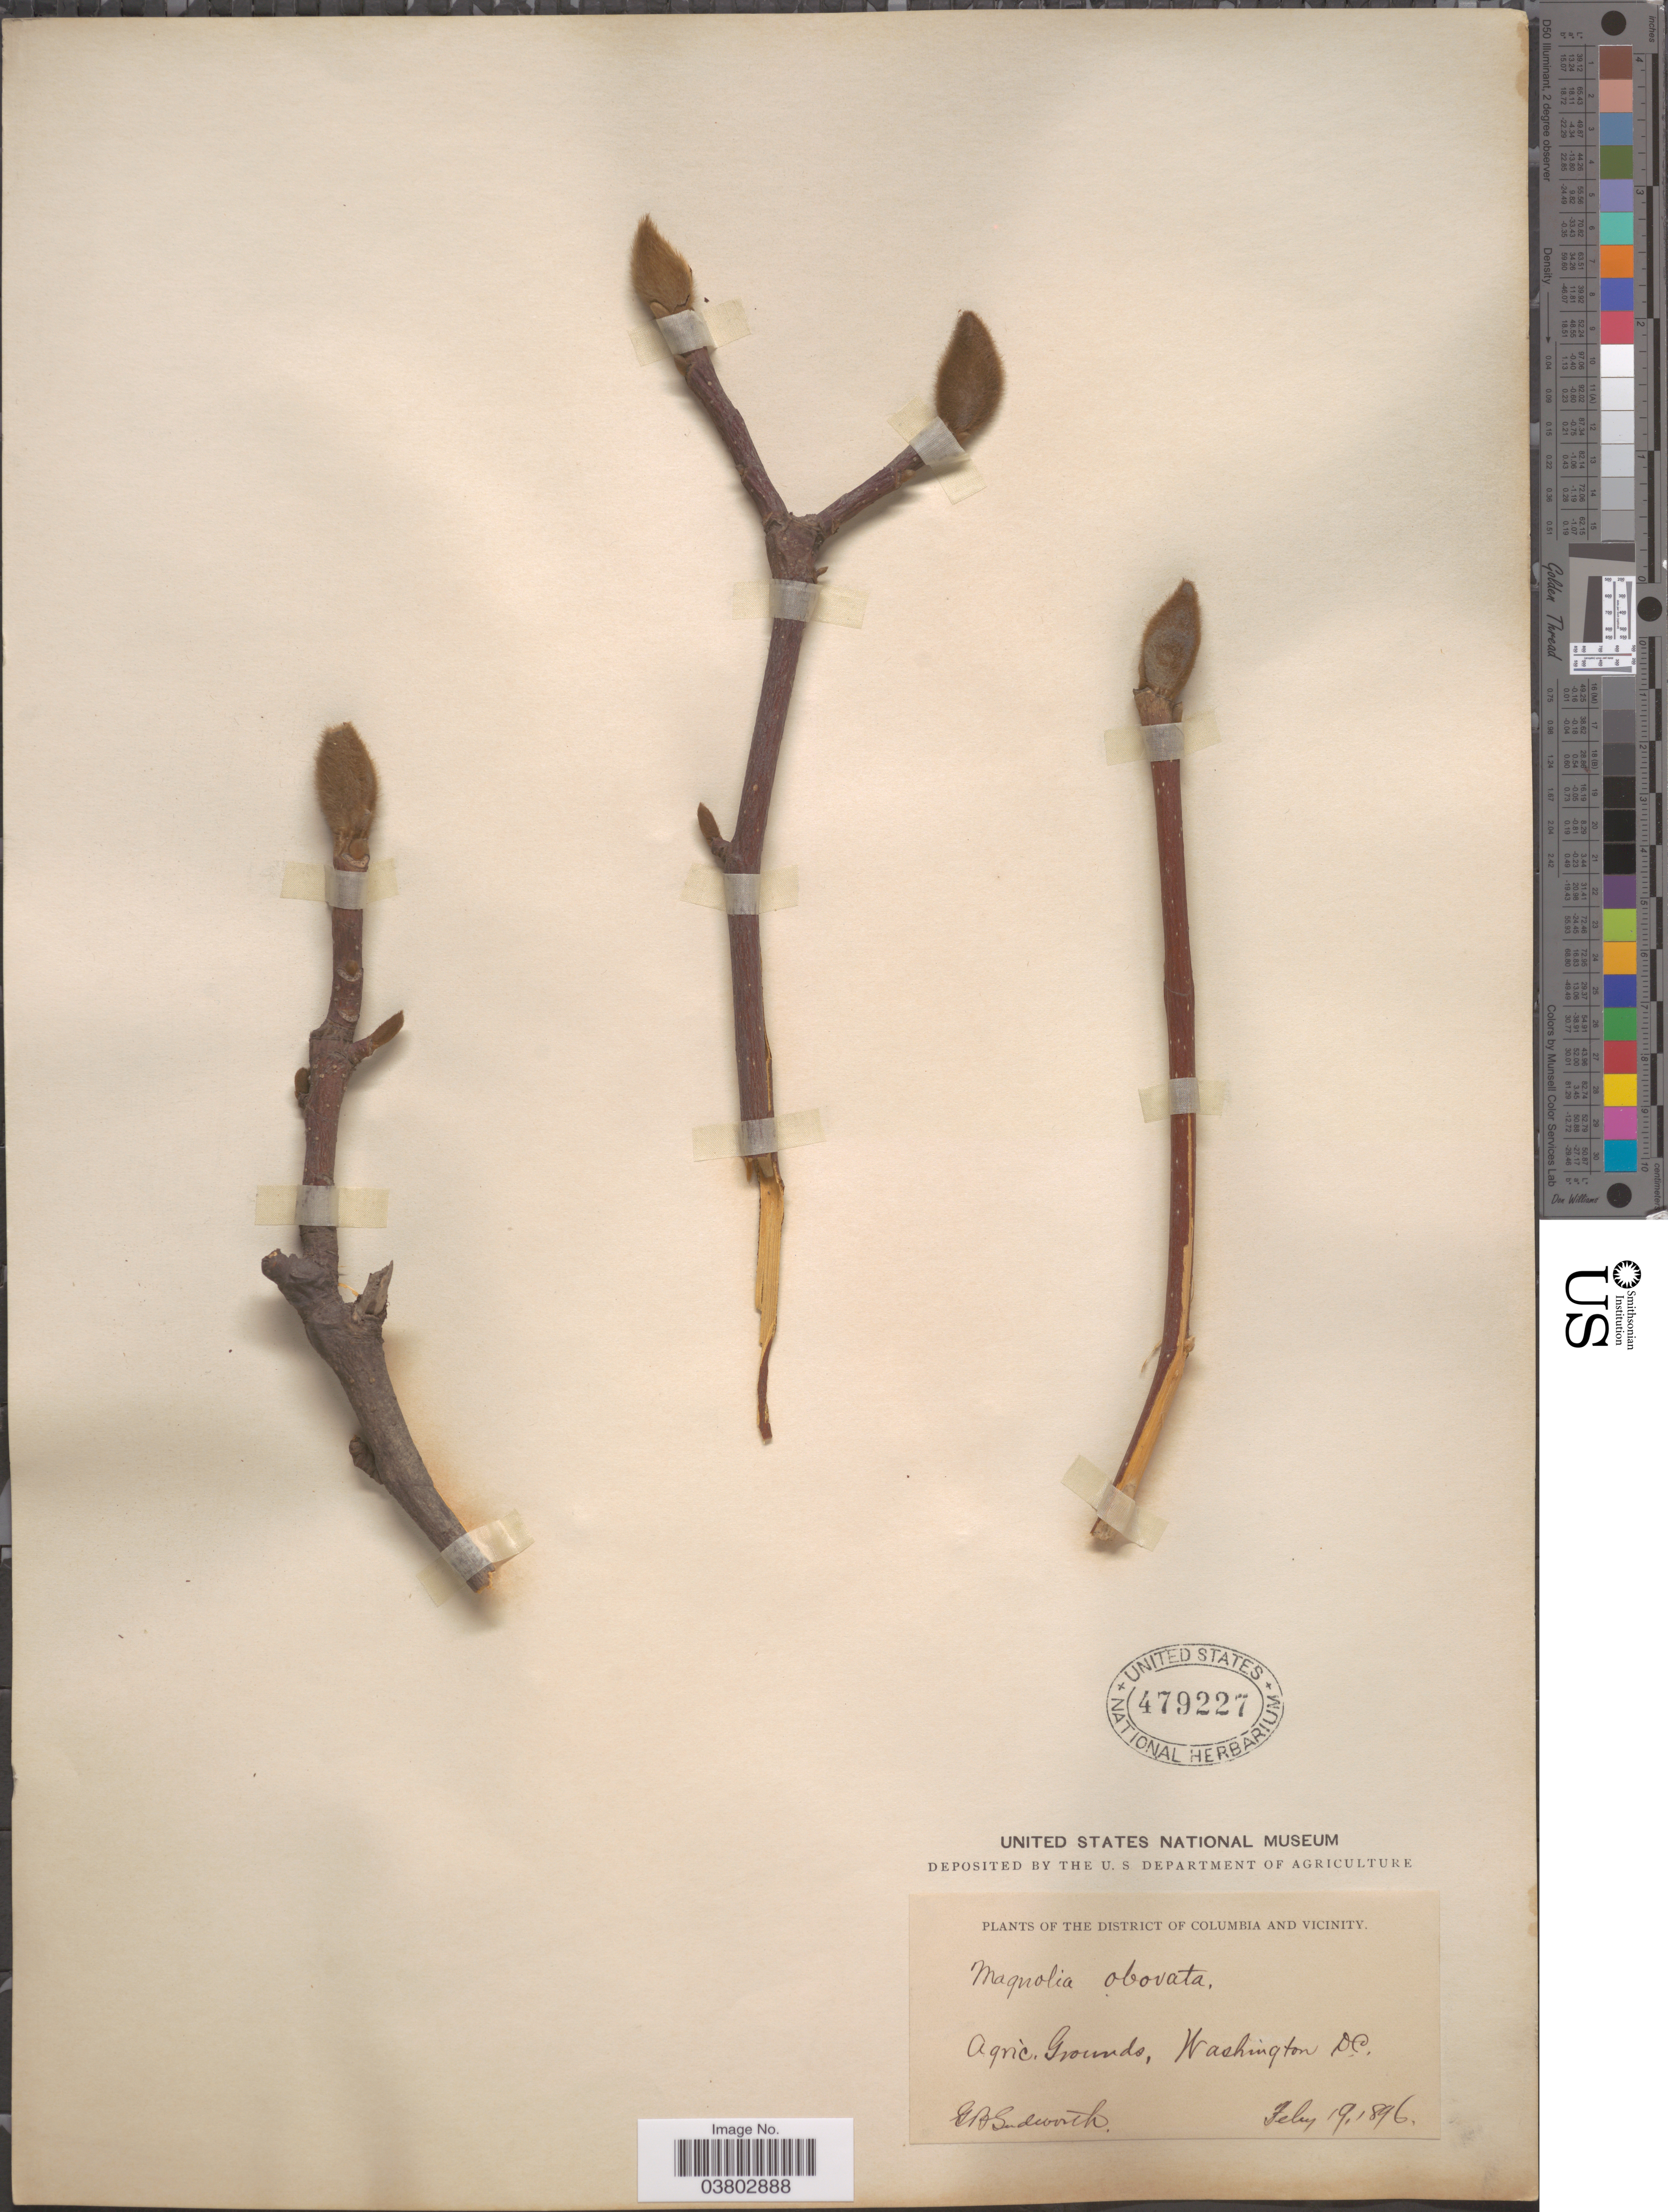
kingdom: Plantae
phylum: Tracheophyta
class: Magnoliopsida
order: Magnoliales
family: Magnoliaceae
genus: Magnolia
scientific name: Magnolia obovata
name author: Thunb.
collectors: G. B. Sudworth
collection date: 1896-07-19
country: United States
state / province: District of Columbia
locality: District of Columbia and vicinity. Agric. Grounds. Washington.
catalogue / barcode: US 479227